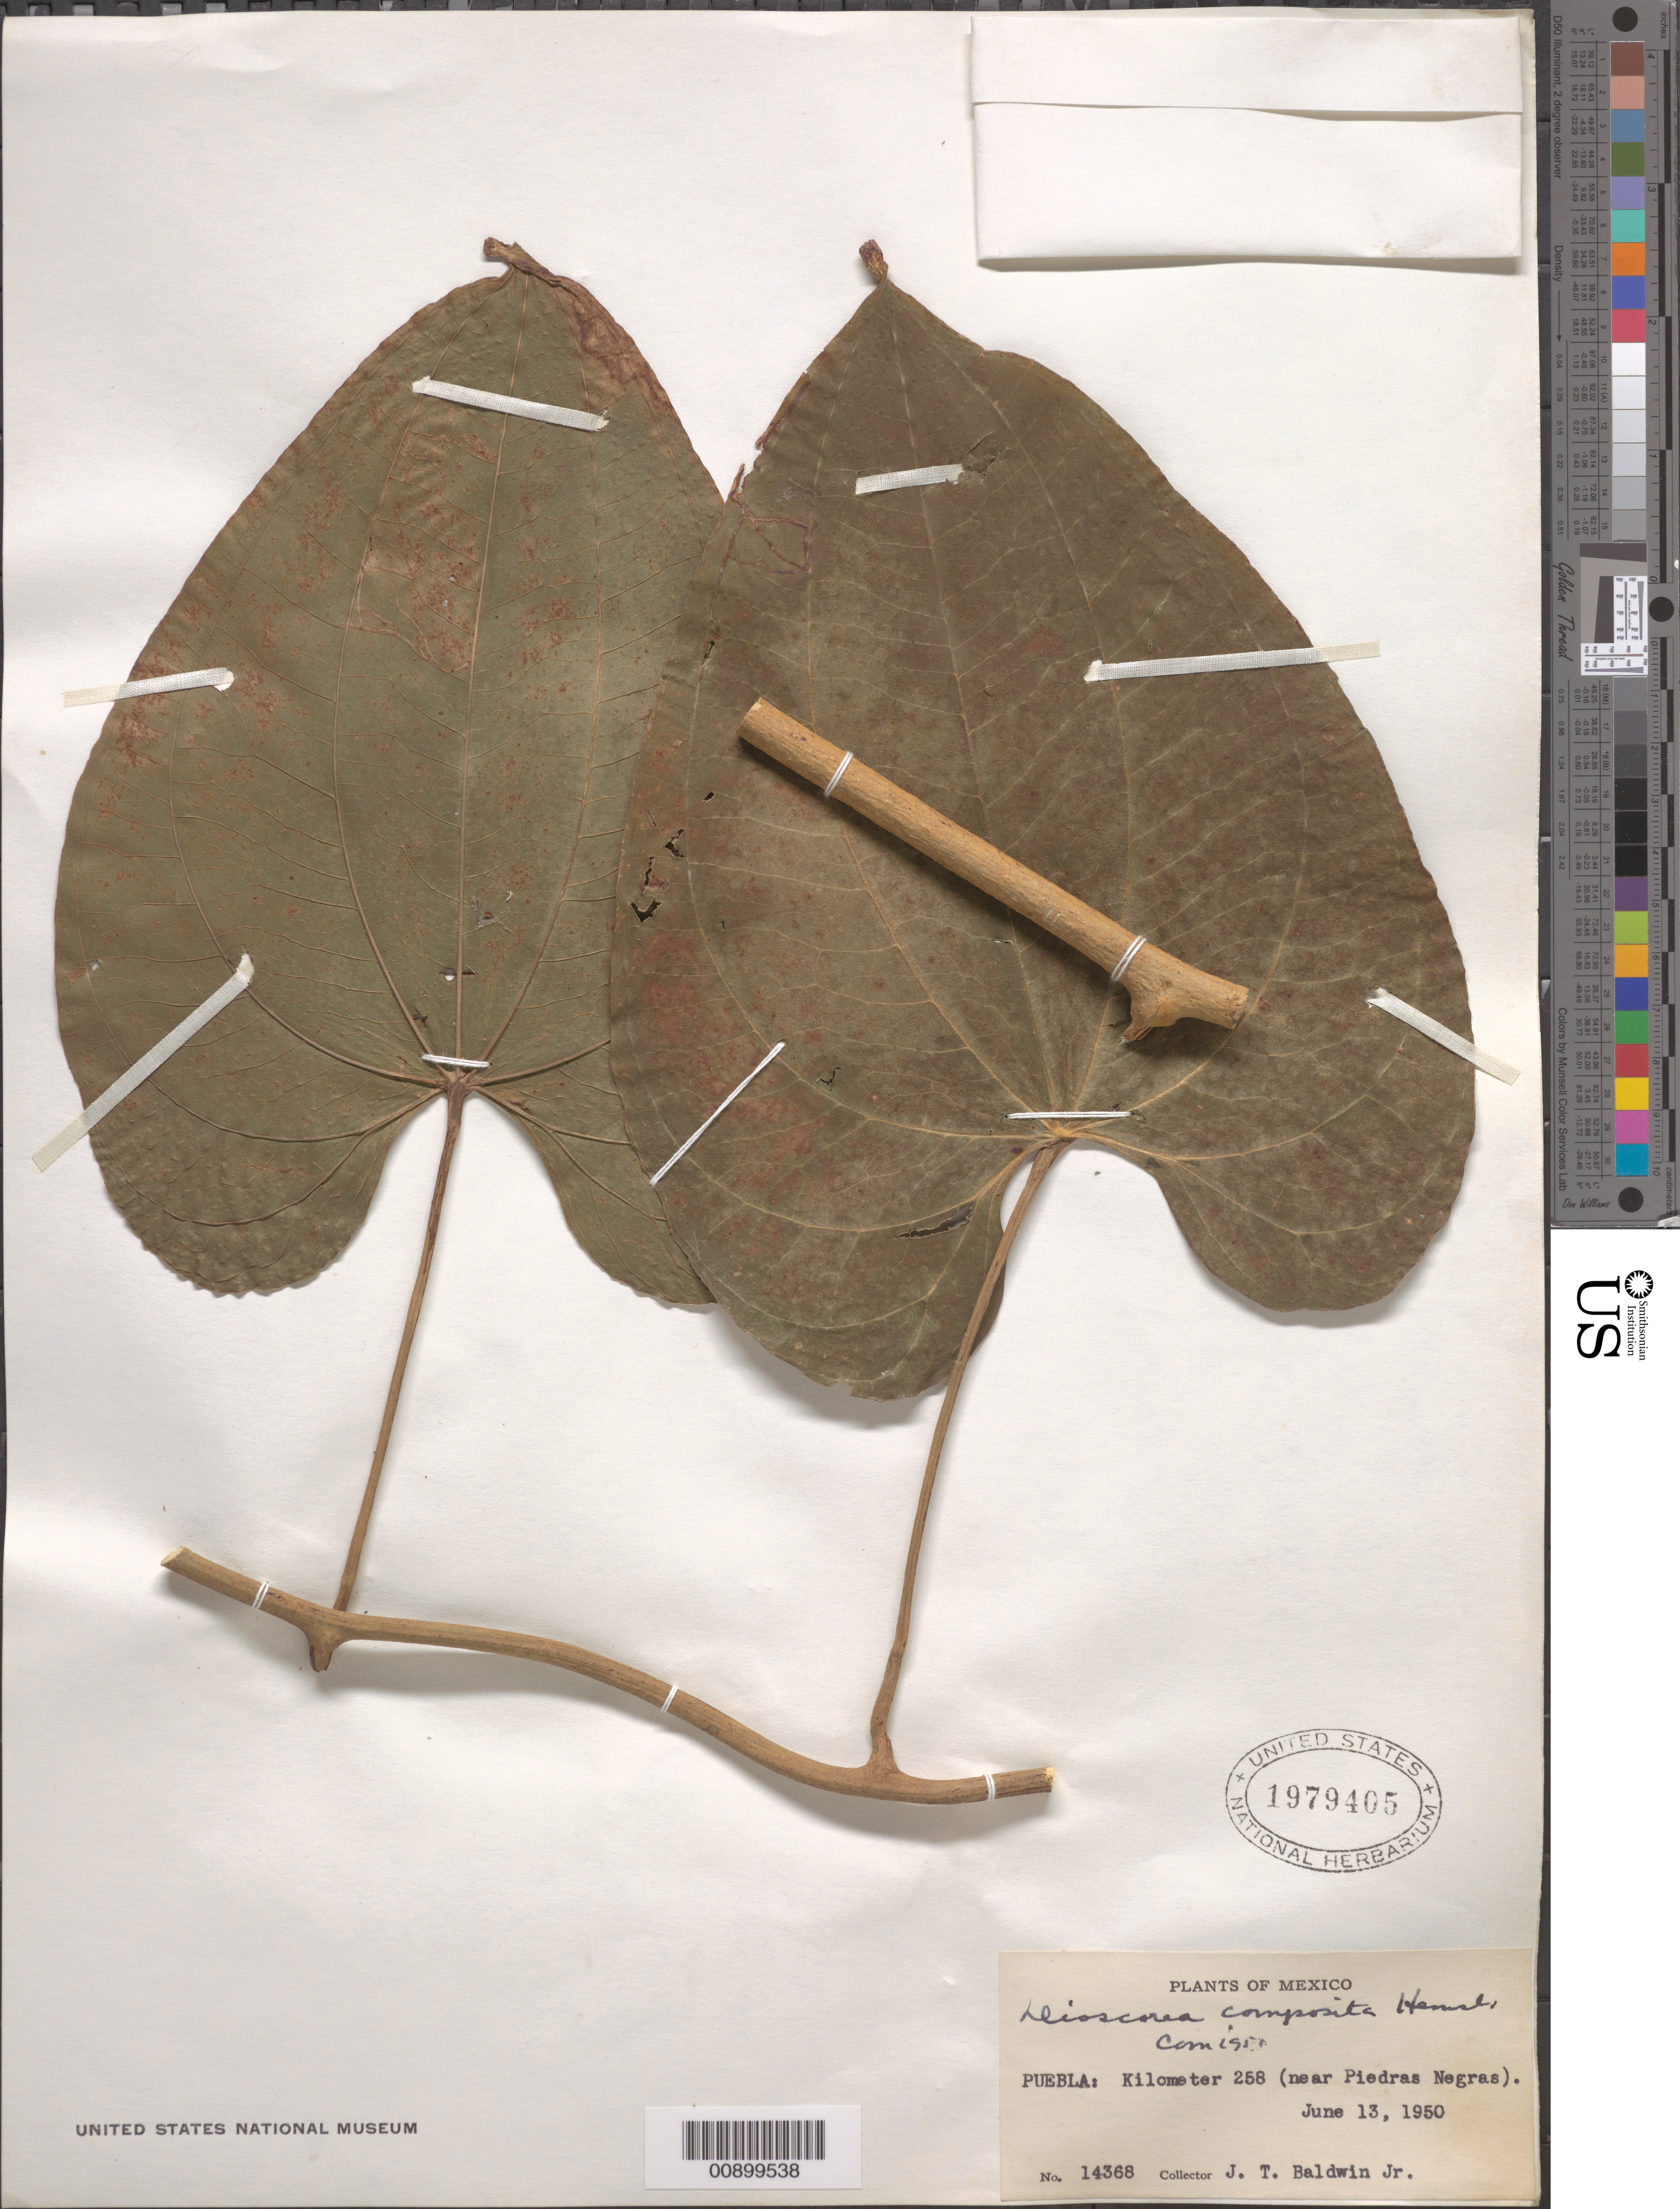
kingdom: Plantae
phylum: Tracheophyta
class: Liliopsida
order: Dioscoreales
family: Dioscoreaceae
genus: Dioscorea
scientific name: Dioscorea composita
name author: Hemsl.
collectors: J. T. Baldwin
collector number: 14368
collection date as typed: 13 Jun 1950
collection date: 1950-06-13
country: Mexico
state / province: Puebla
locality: Puebla: Kilometer 258 (near Piedra Negras).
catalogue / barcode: US 1979405